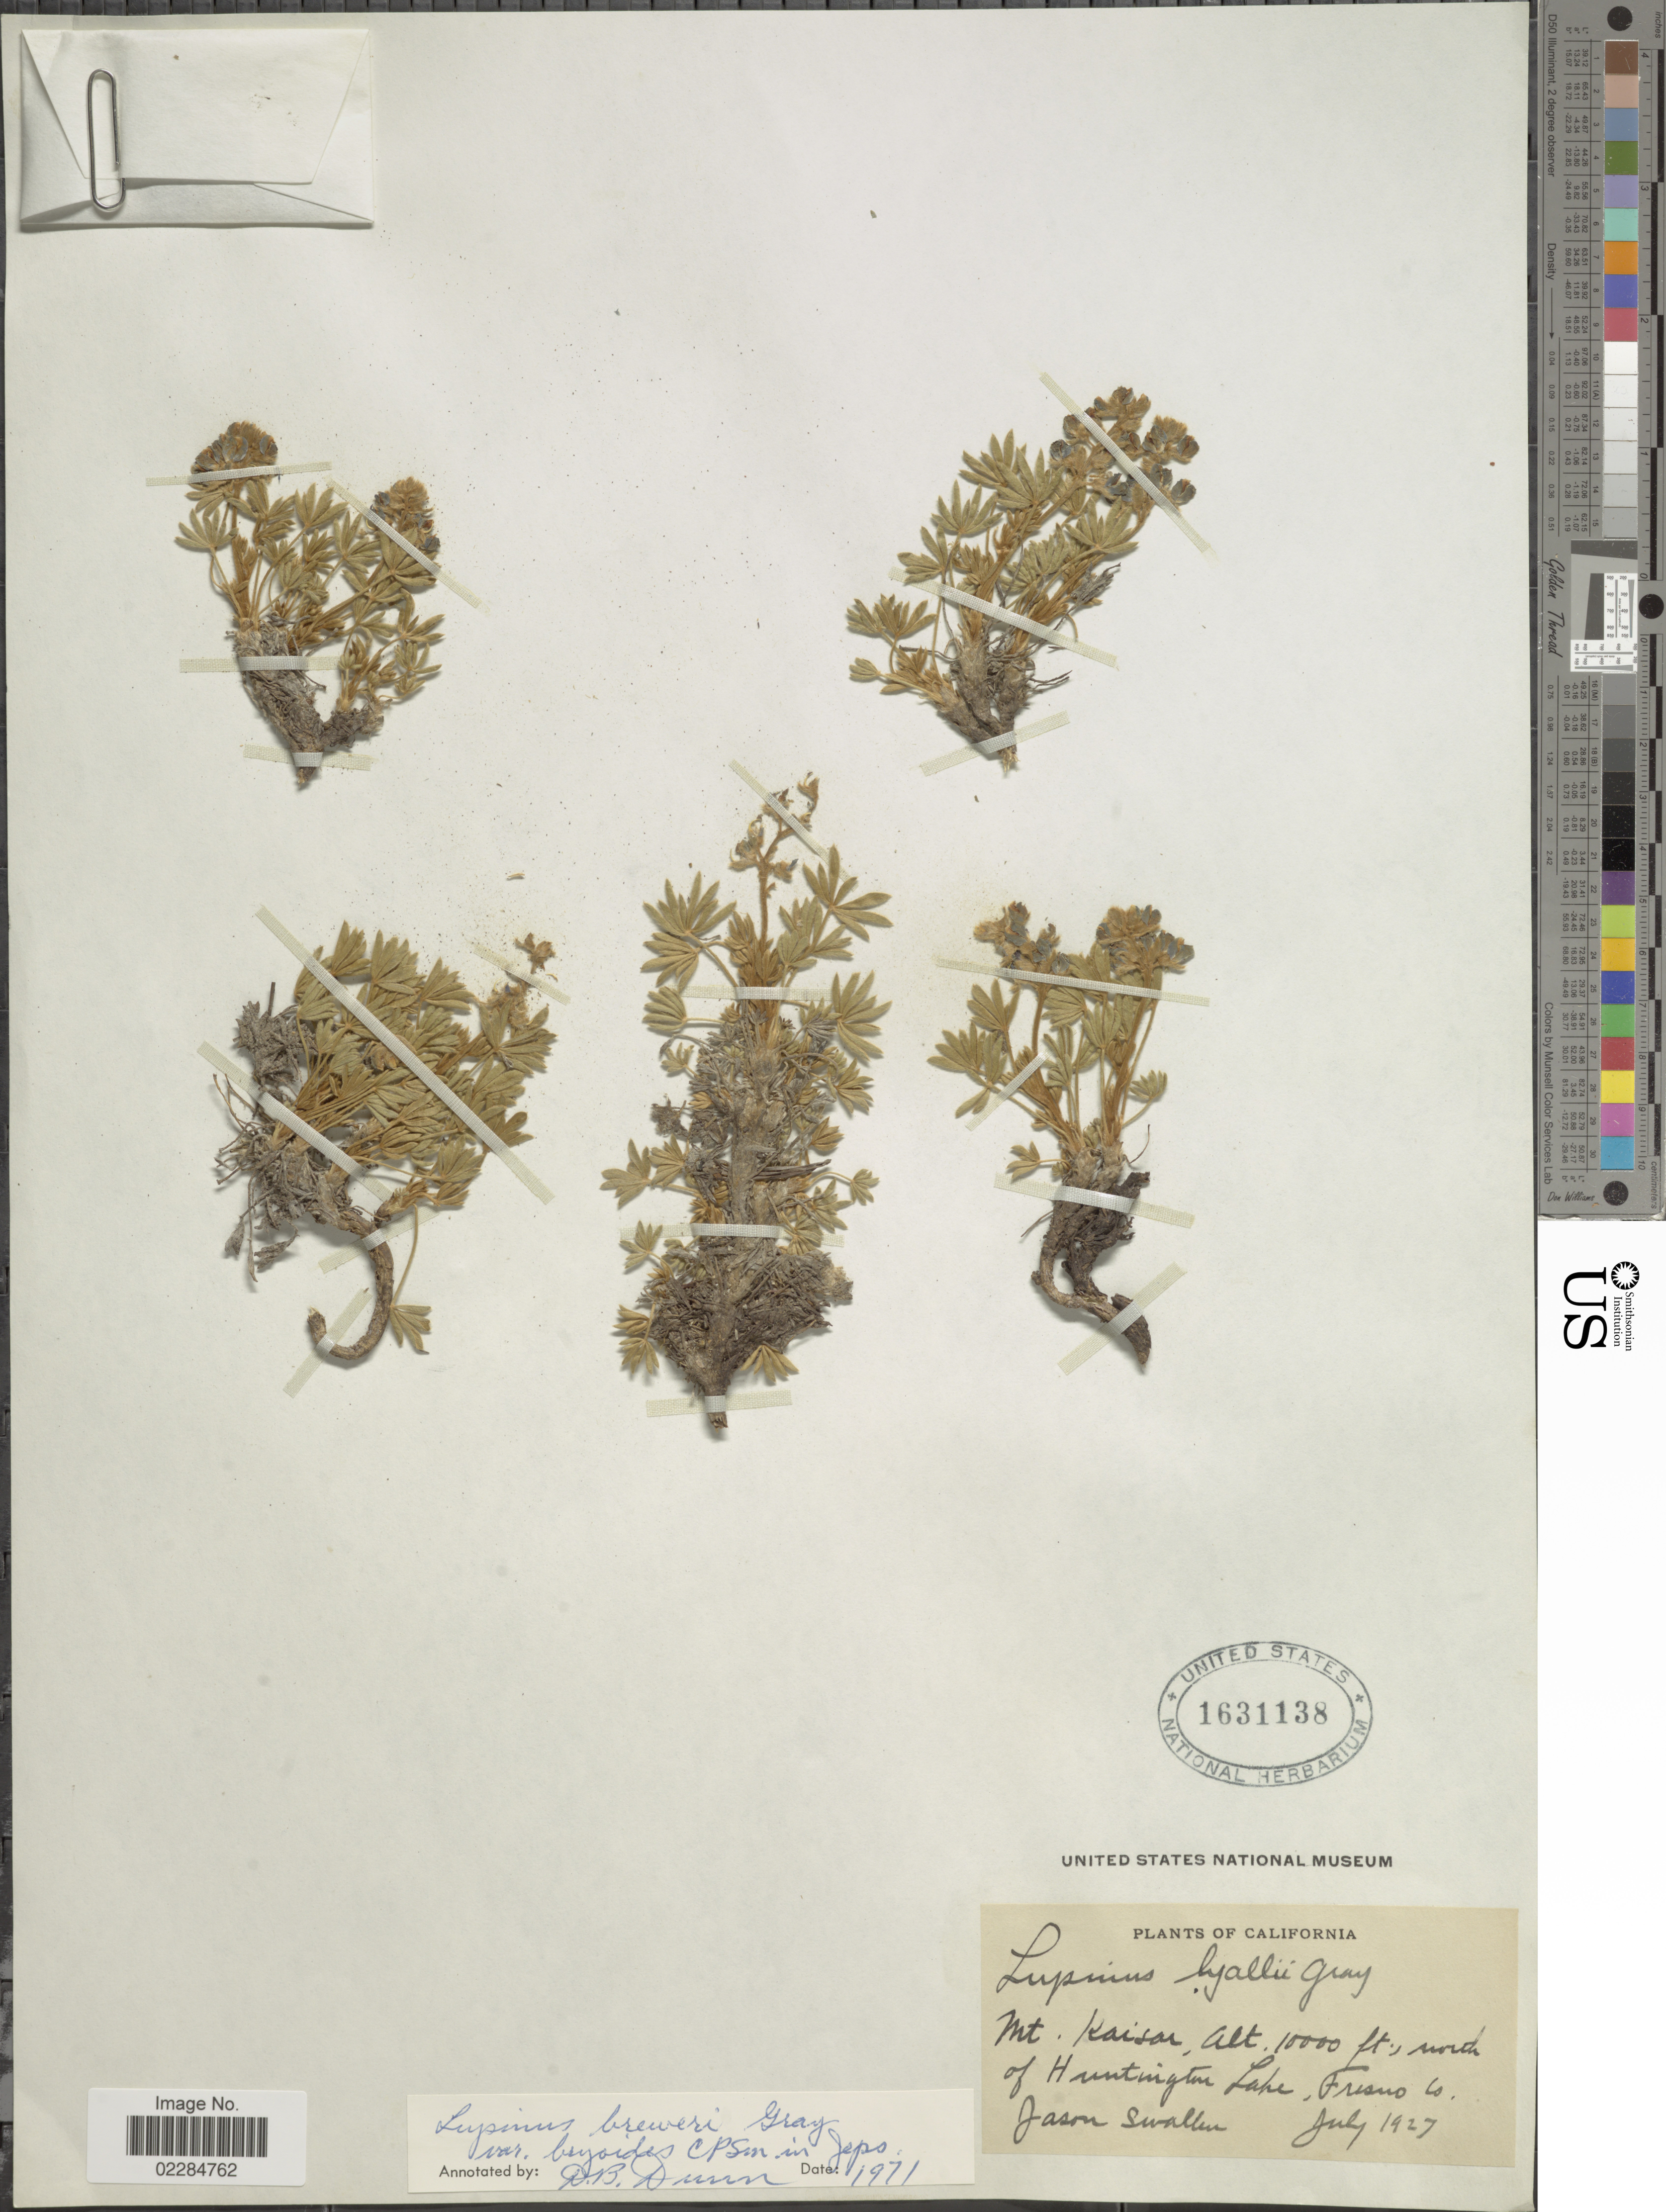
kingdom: Plantae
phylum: Tracheophyta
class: Magnoliopsida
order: Fabales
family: Fabaceae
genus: Lupinus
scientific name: Lupinus breweri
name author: A. Gray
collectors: J. R. Swallen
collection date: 1927-07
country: United States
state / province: California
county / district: Fresno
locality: Mt. Kaisar, north of Huntington Lake, Fresno Co.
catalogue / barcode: US 1631138